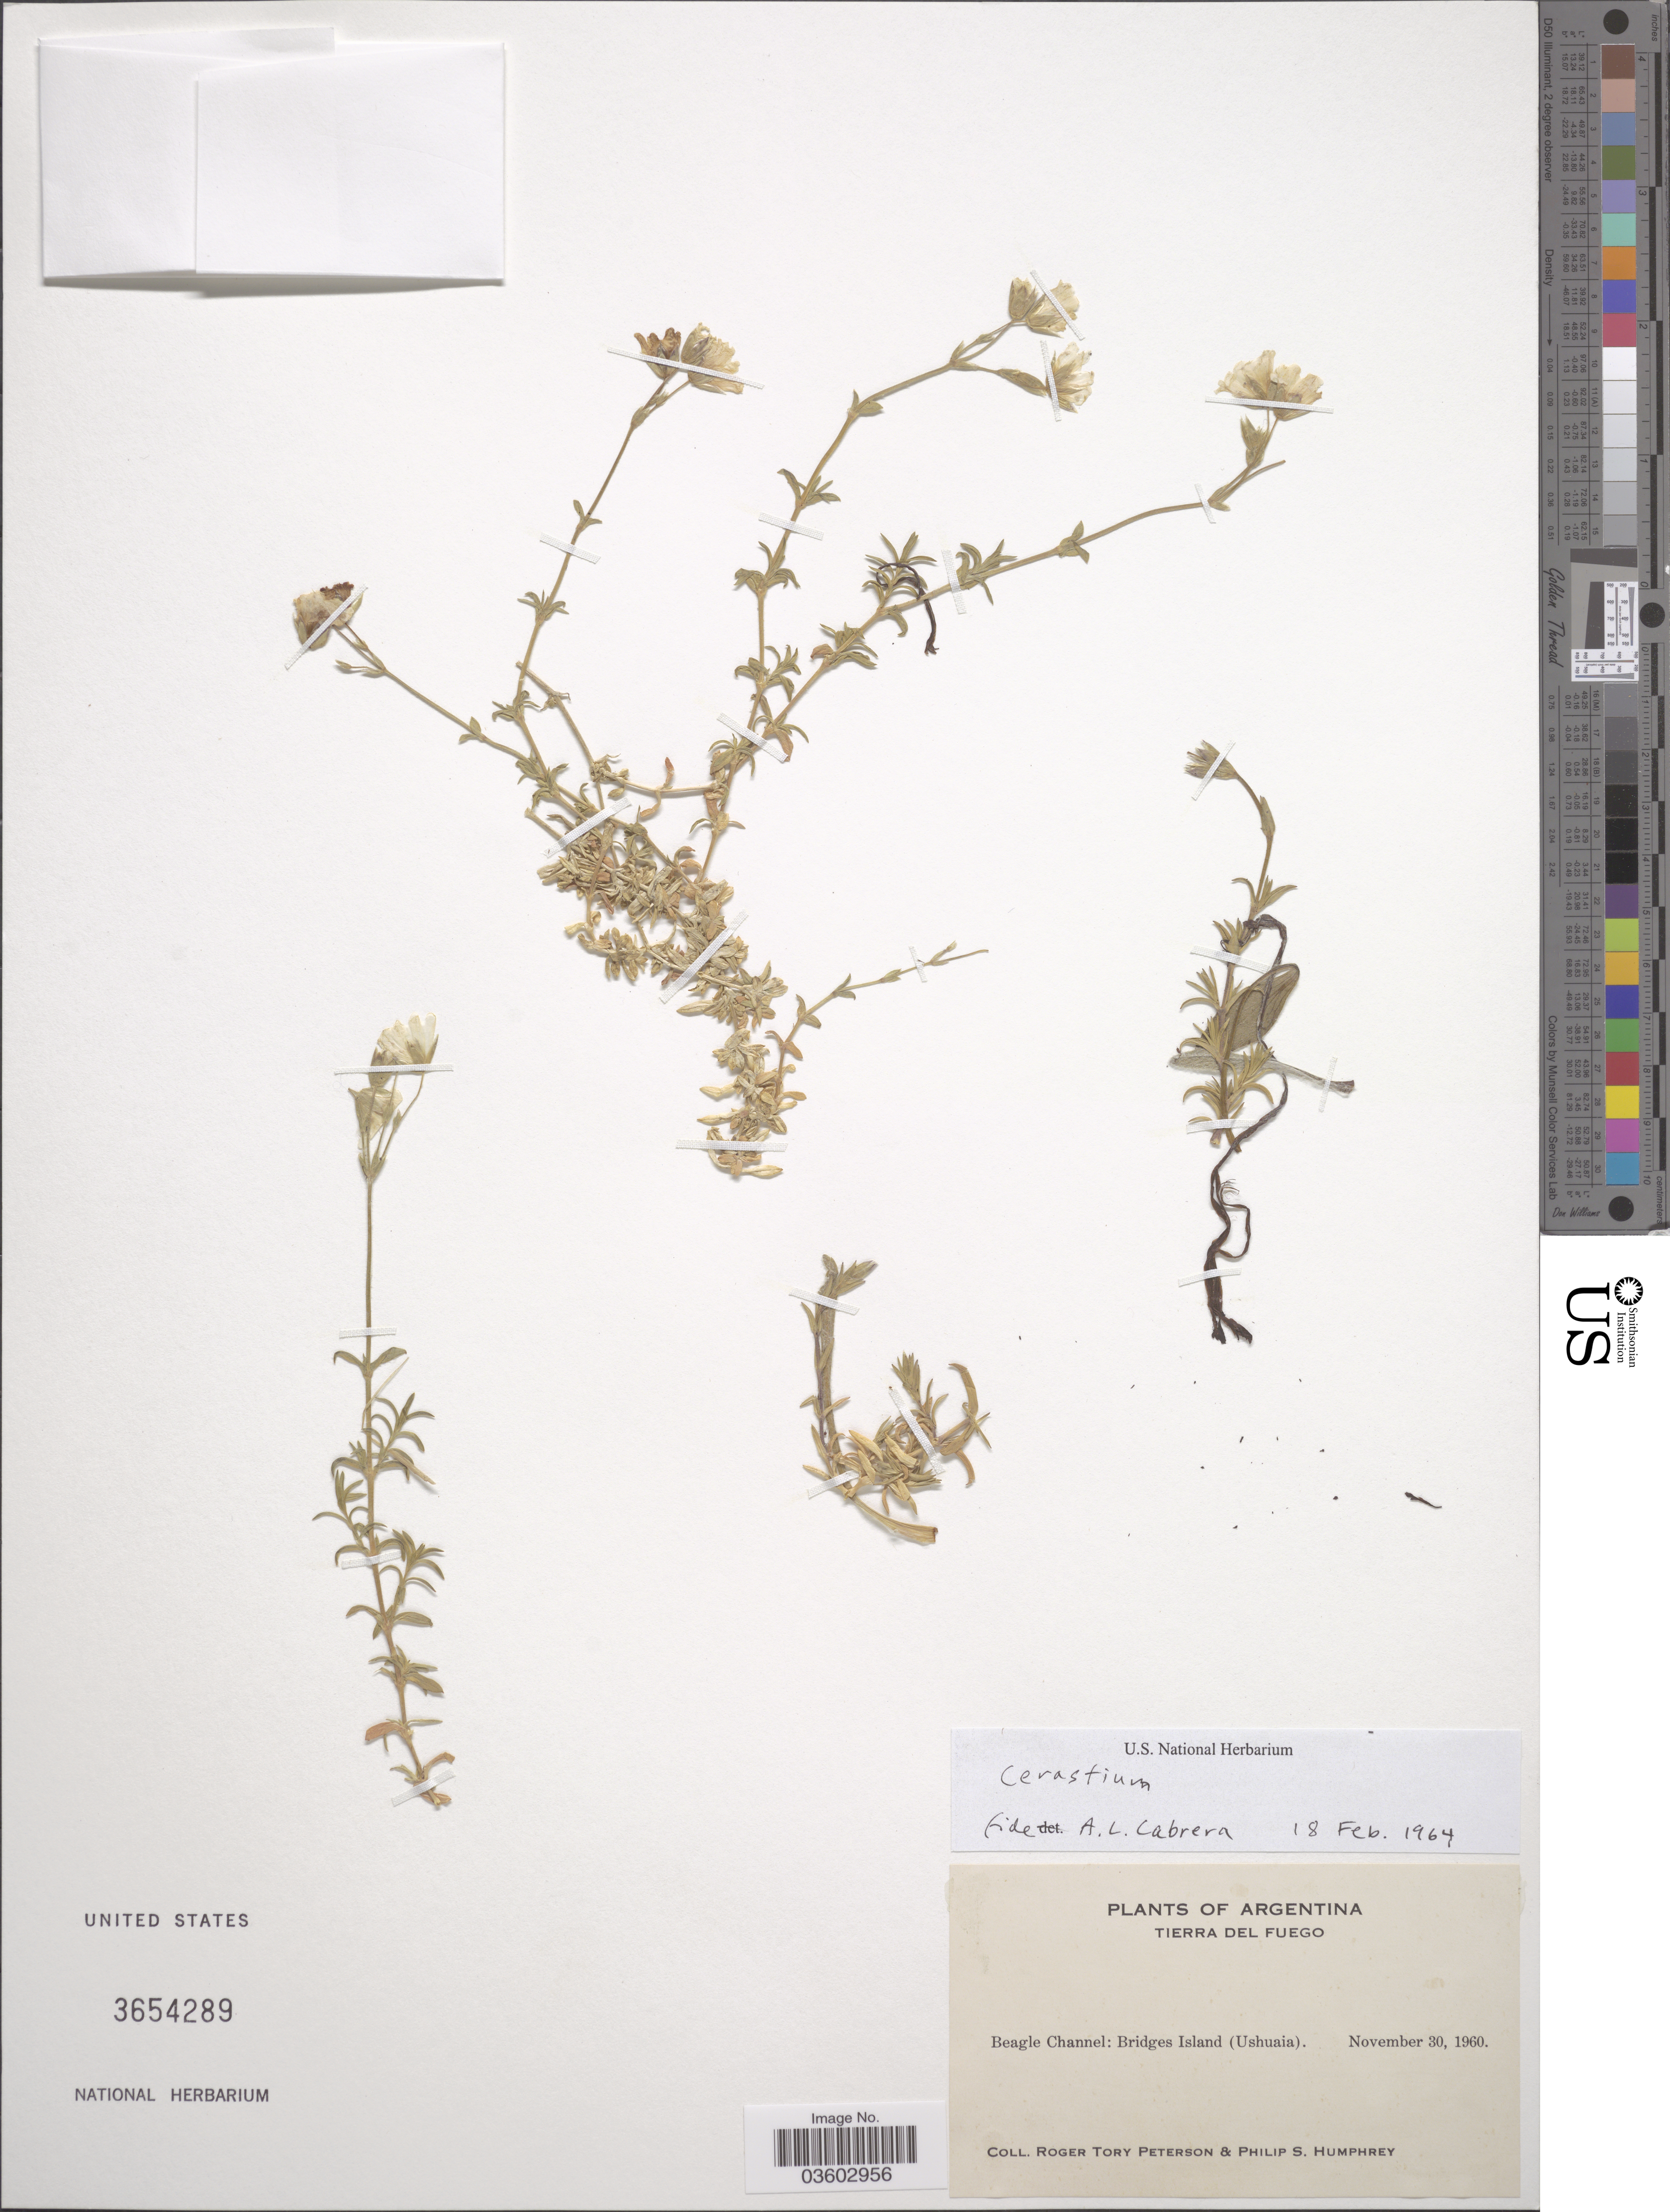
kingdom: Plantae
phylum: Tracheophyta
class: Magnoliopsida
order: Caryophyllales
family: Caryophyllaceae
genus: Cerastium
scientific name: Cerastium sp.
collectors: R. Peterson & P. Humphrey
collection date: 1960-11-30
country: Argentina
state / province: Tierra del Fuego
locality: Beagle Channel: Bridges Island (Ushuaia).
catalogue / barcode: US 3654289